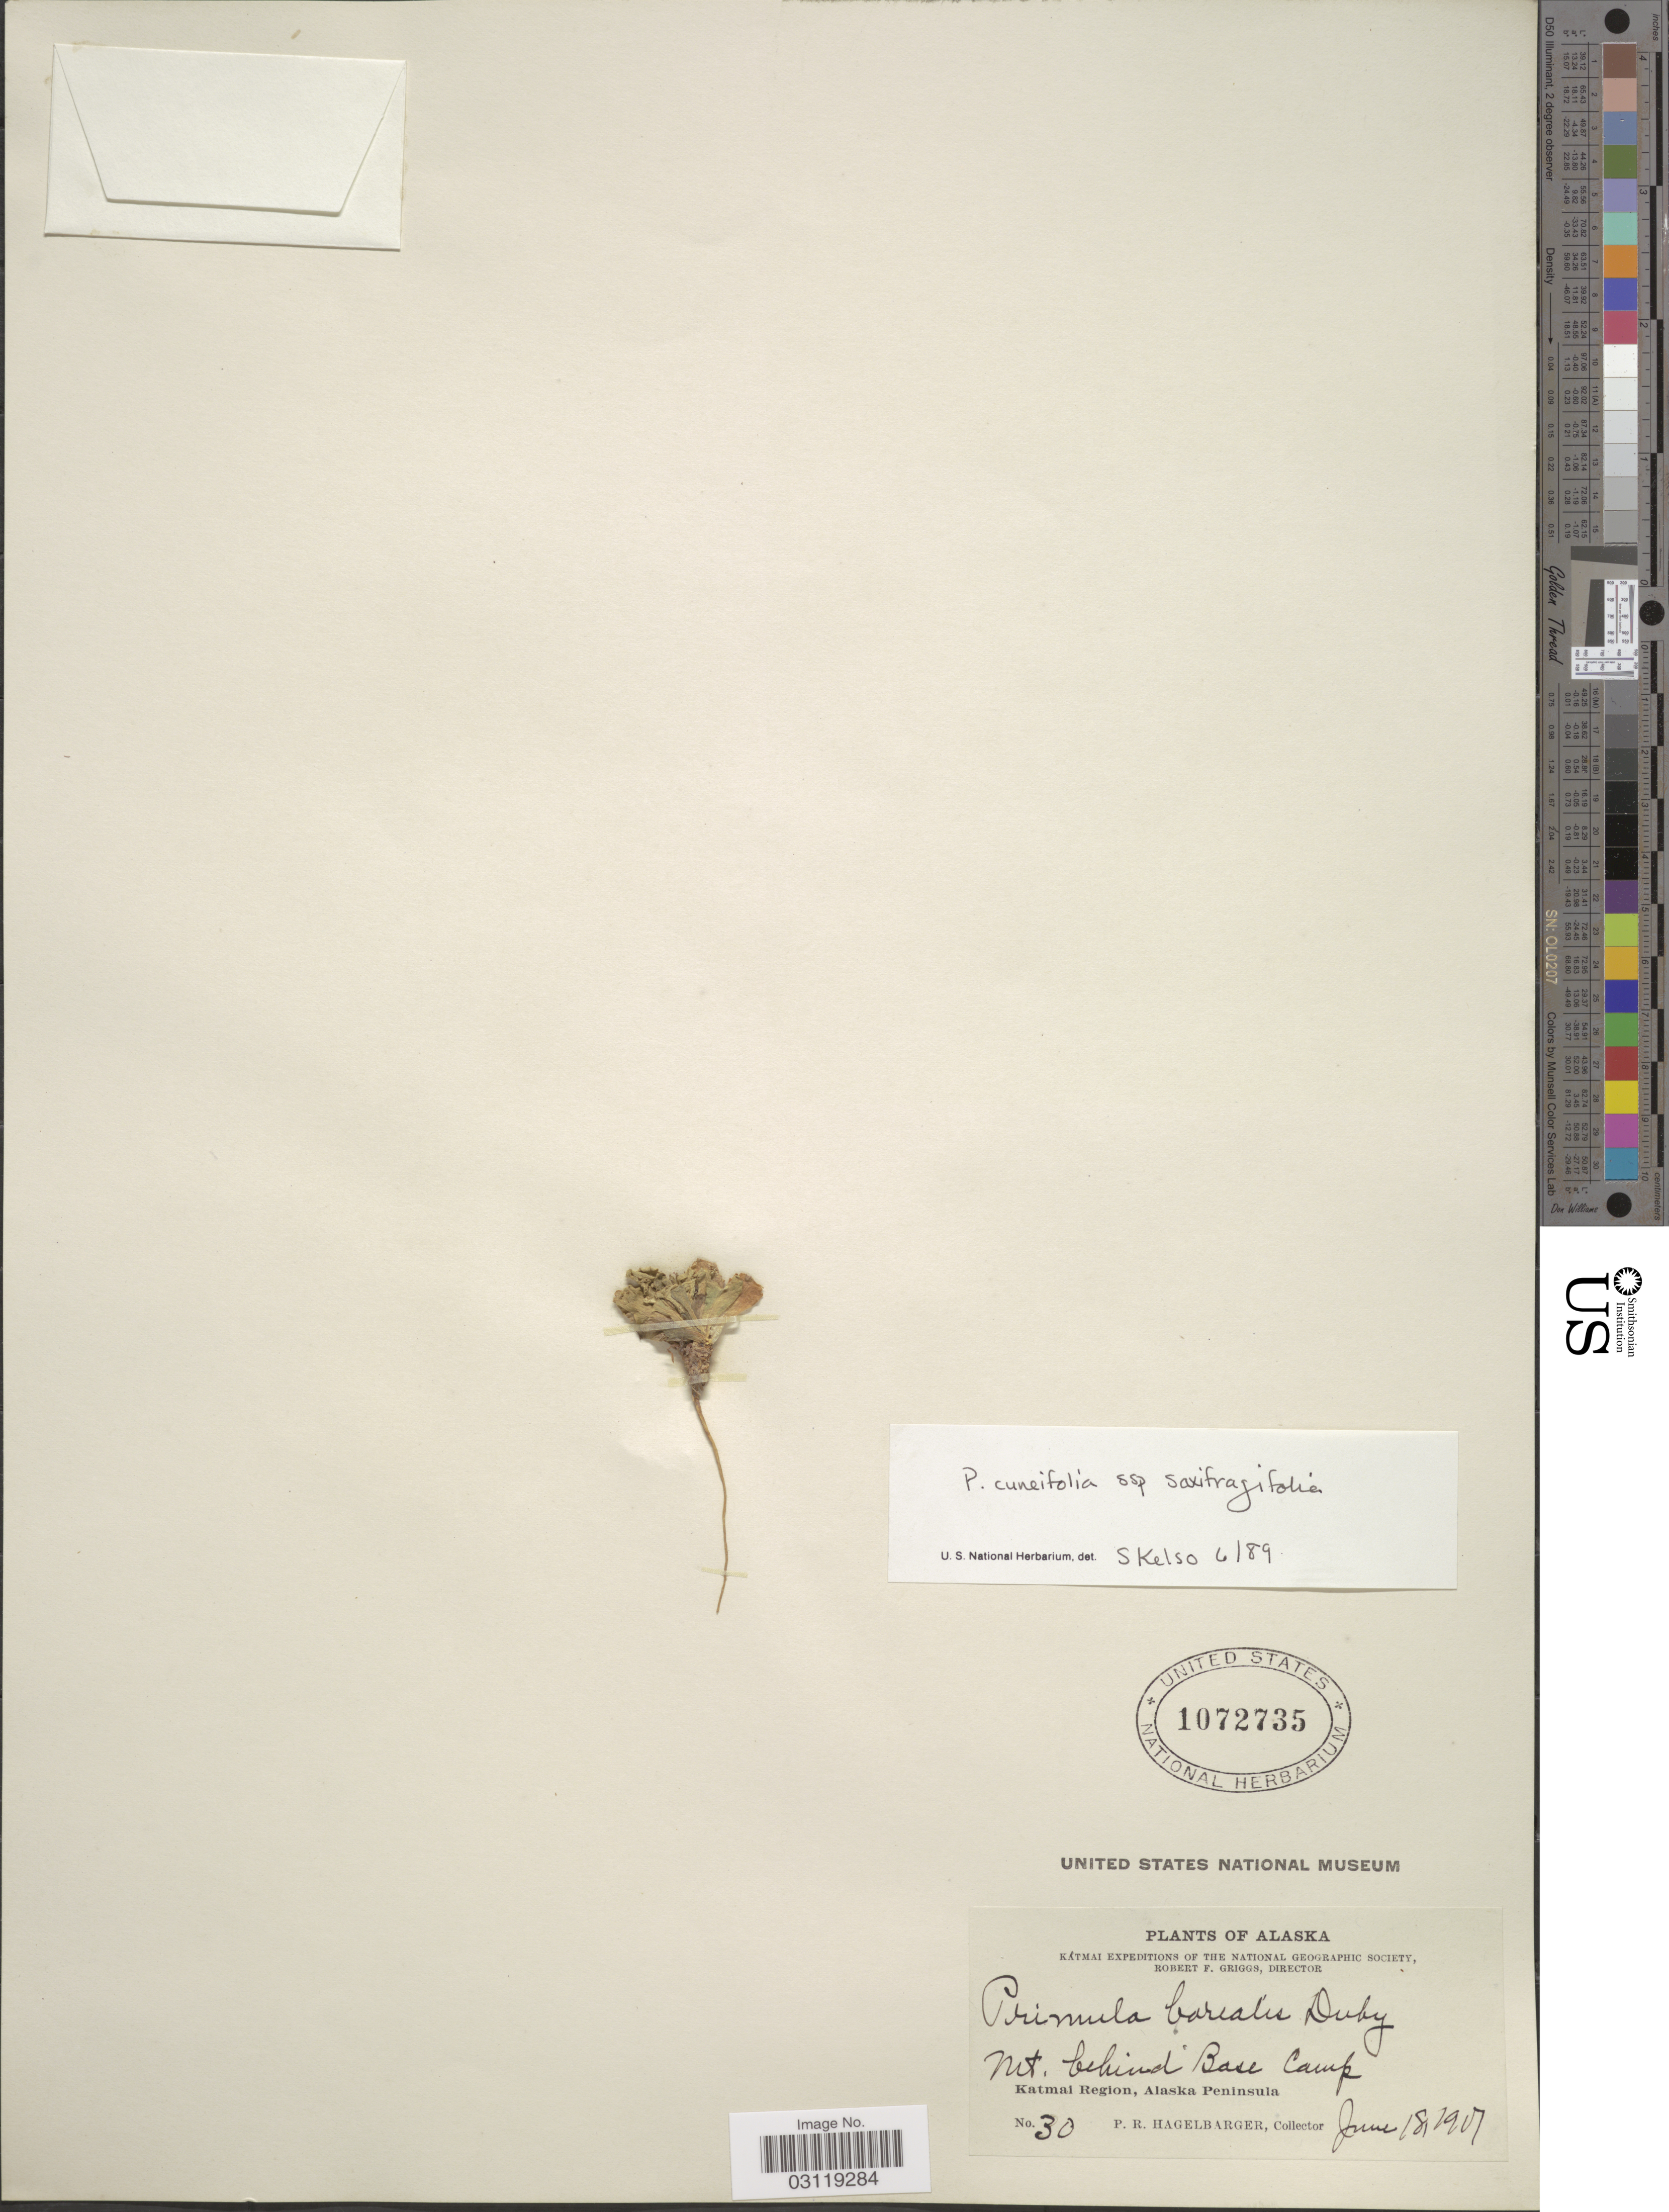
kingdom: Plantae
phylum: Tracheophyta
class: Magnoliopsida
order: Ericales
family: Primulaceae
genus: Primula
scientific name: Primula cuneifolia subsp. cuneifolia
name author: Ledeb.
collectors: P. Hagelbarger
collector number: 30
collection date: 1901-06-18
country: United States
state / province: Alaska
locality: Mt. behind Base Camp. Katmai Region, Alaska Peninsula.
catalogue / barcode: US 1072735